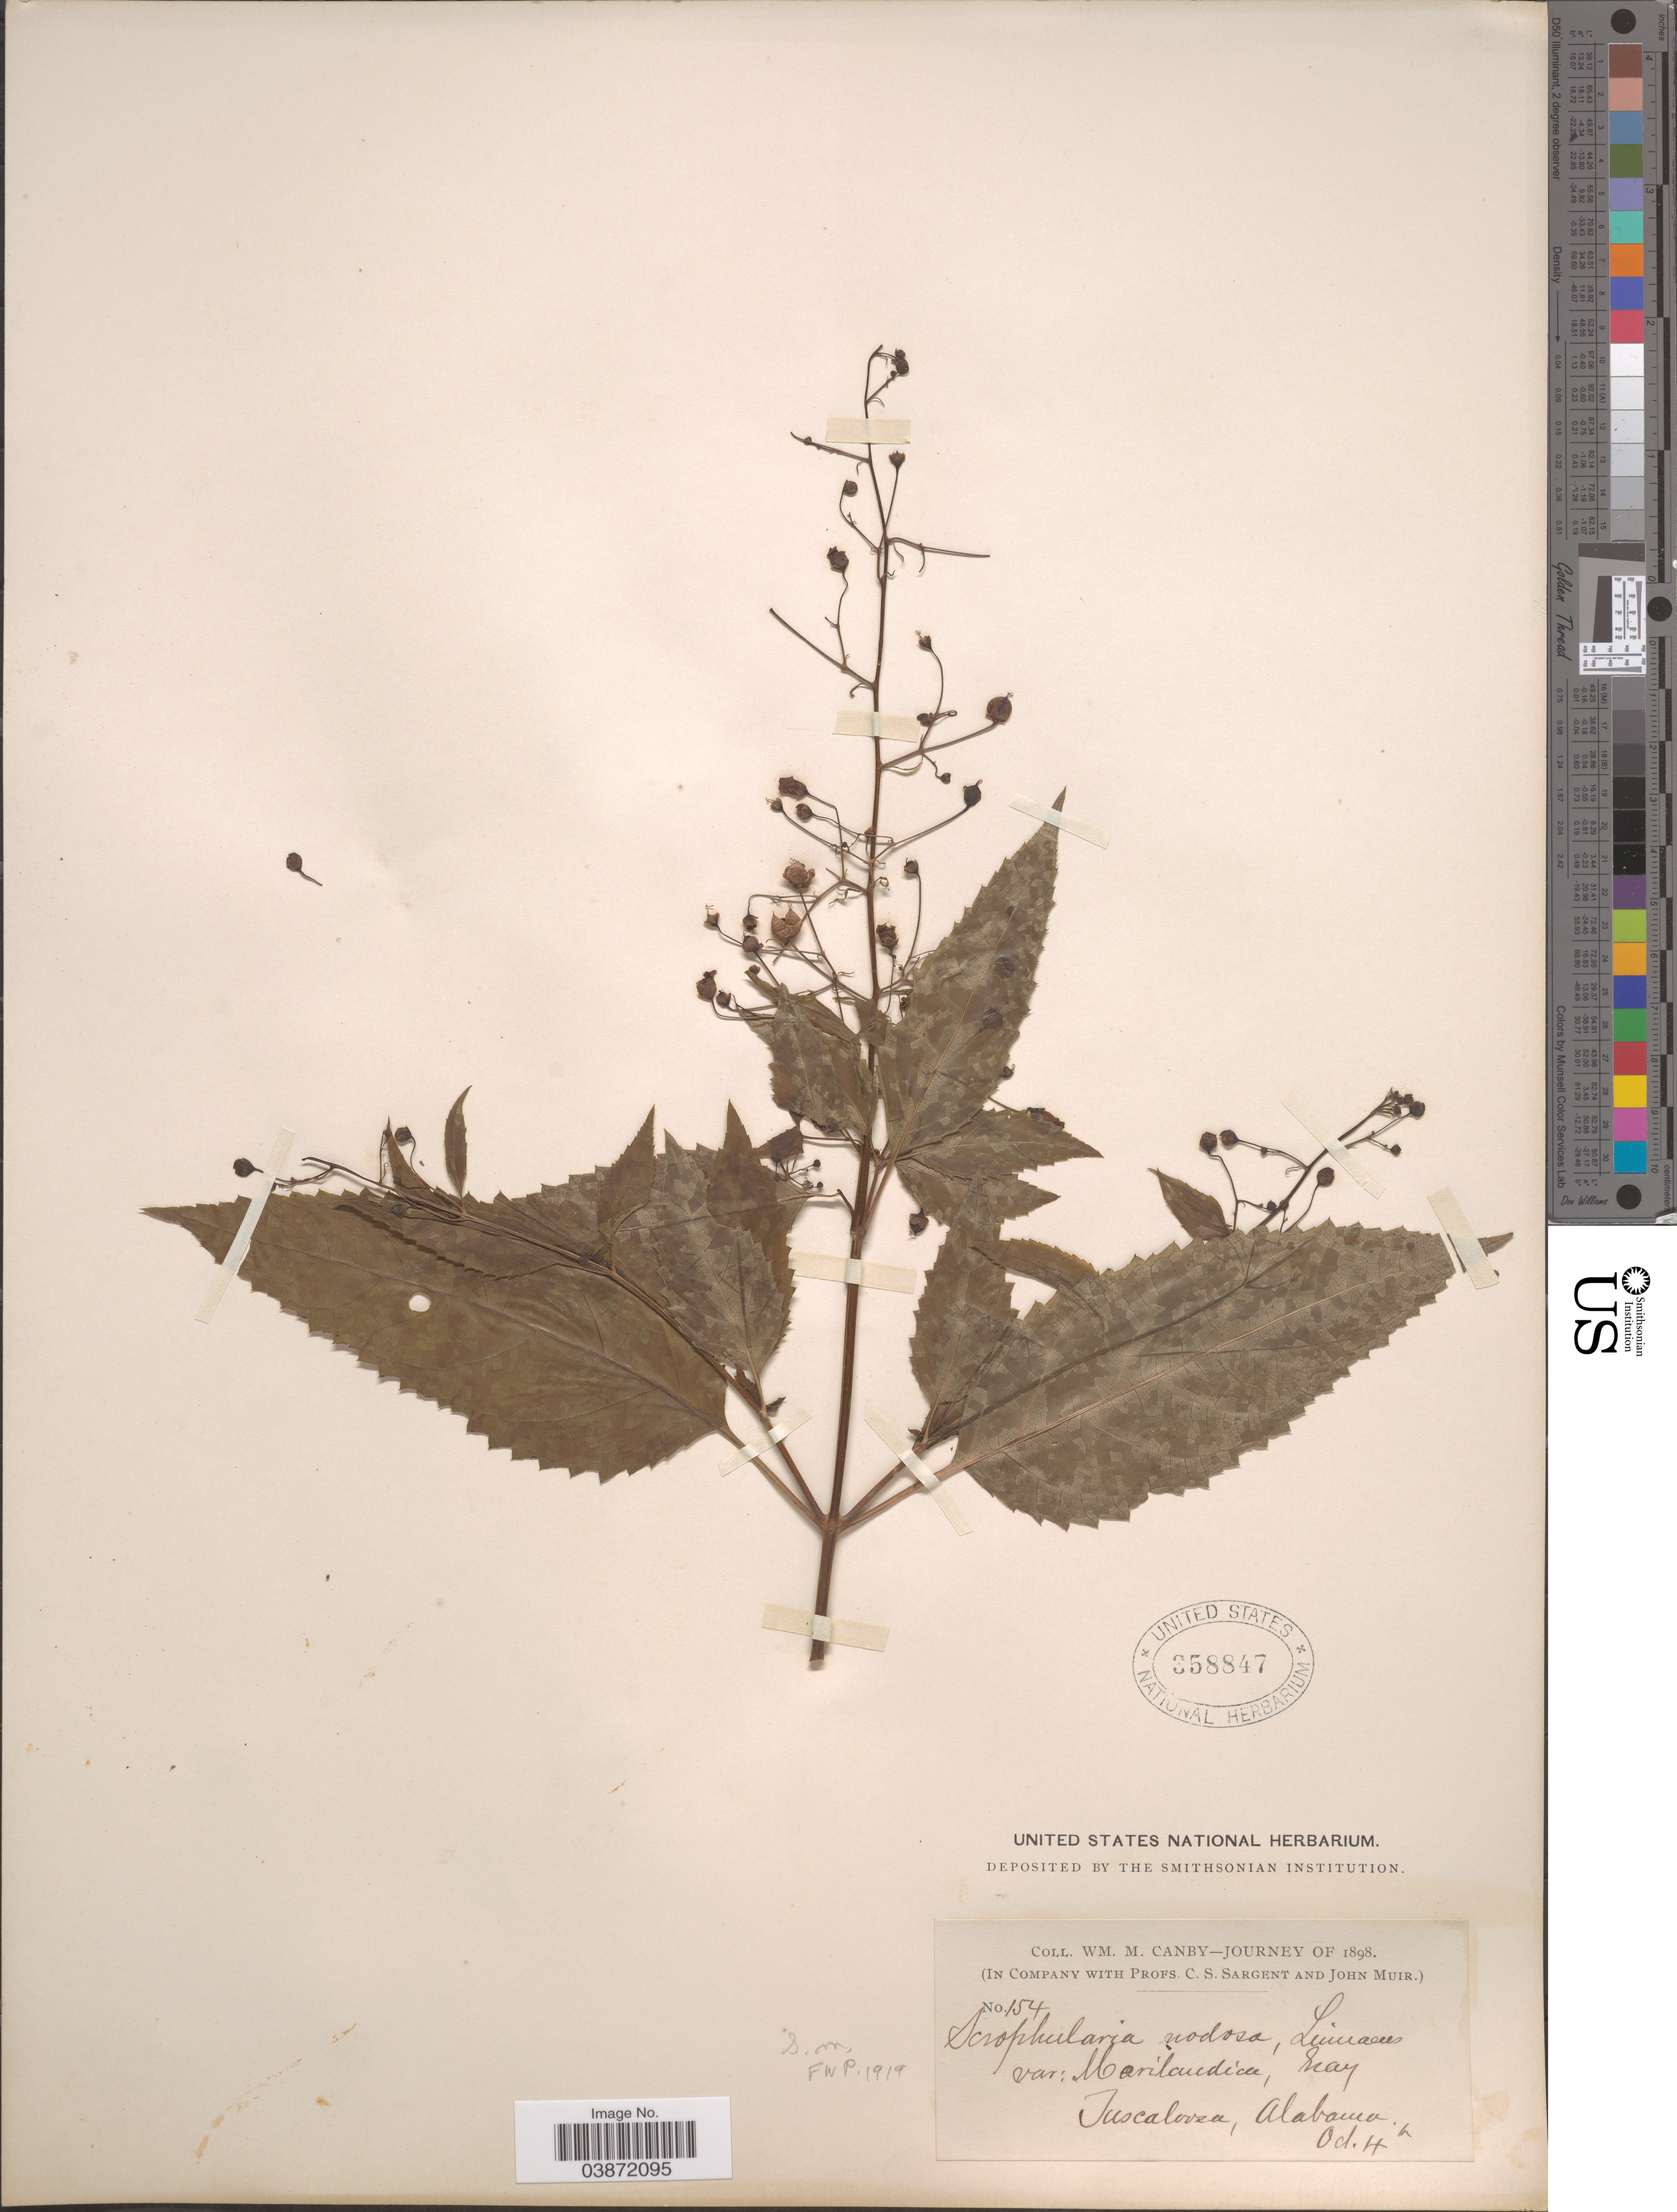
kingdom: Plantae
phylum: Tracheophyta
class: Magnoliopsida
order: Lamiales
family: Scrophulariaceae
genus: Scrophularia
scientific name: Scrophularia marilandica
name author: L.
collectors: W. M. Canby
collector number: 154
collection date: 1898-10-04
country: United States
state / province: Alabama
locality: Tuscaloosa.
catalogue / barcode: US 358847